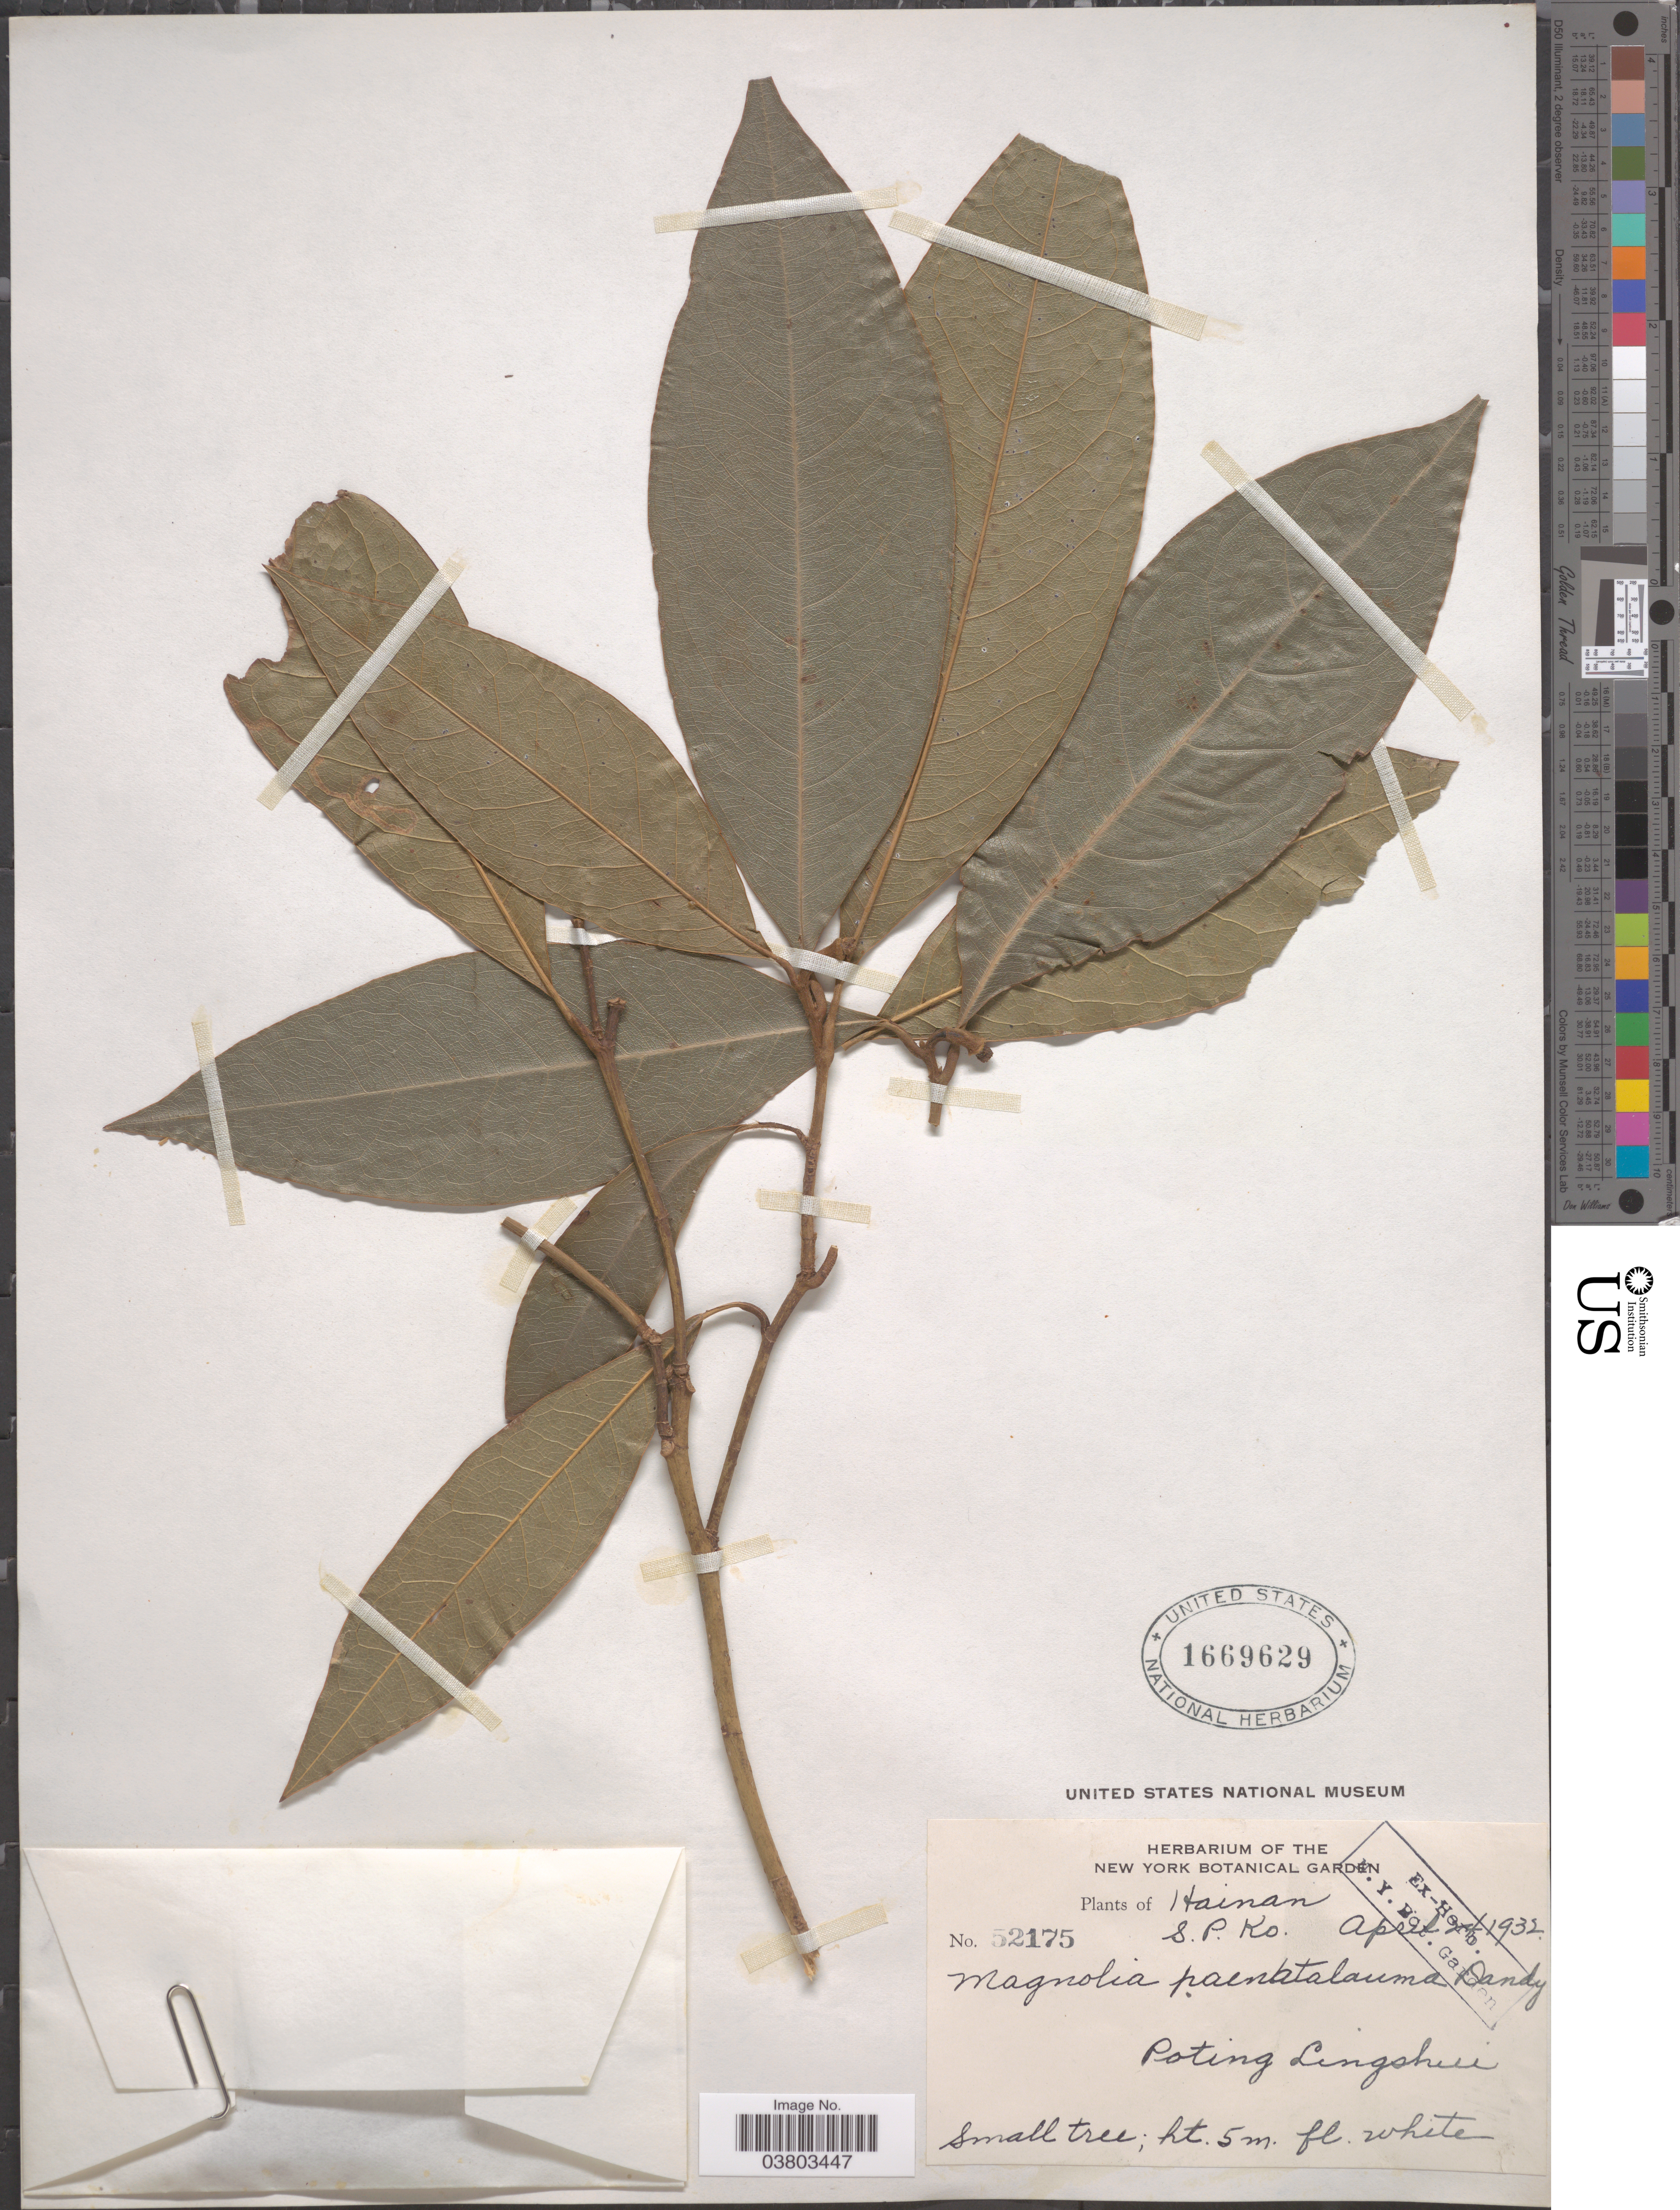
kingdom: Plantae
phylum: Tracheophyta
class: Magnoliopsida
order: Magnoliales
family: Magnoliaceae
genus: Magnolia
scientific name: Magnolia paenetalauma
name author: Dandy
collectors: S. P. Ko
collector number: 52175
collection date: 1932-04-24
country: China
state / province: Hainan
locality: Poting Lingshui.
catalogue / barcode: US 1669629